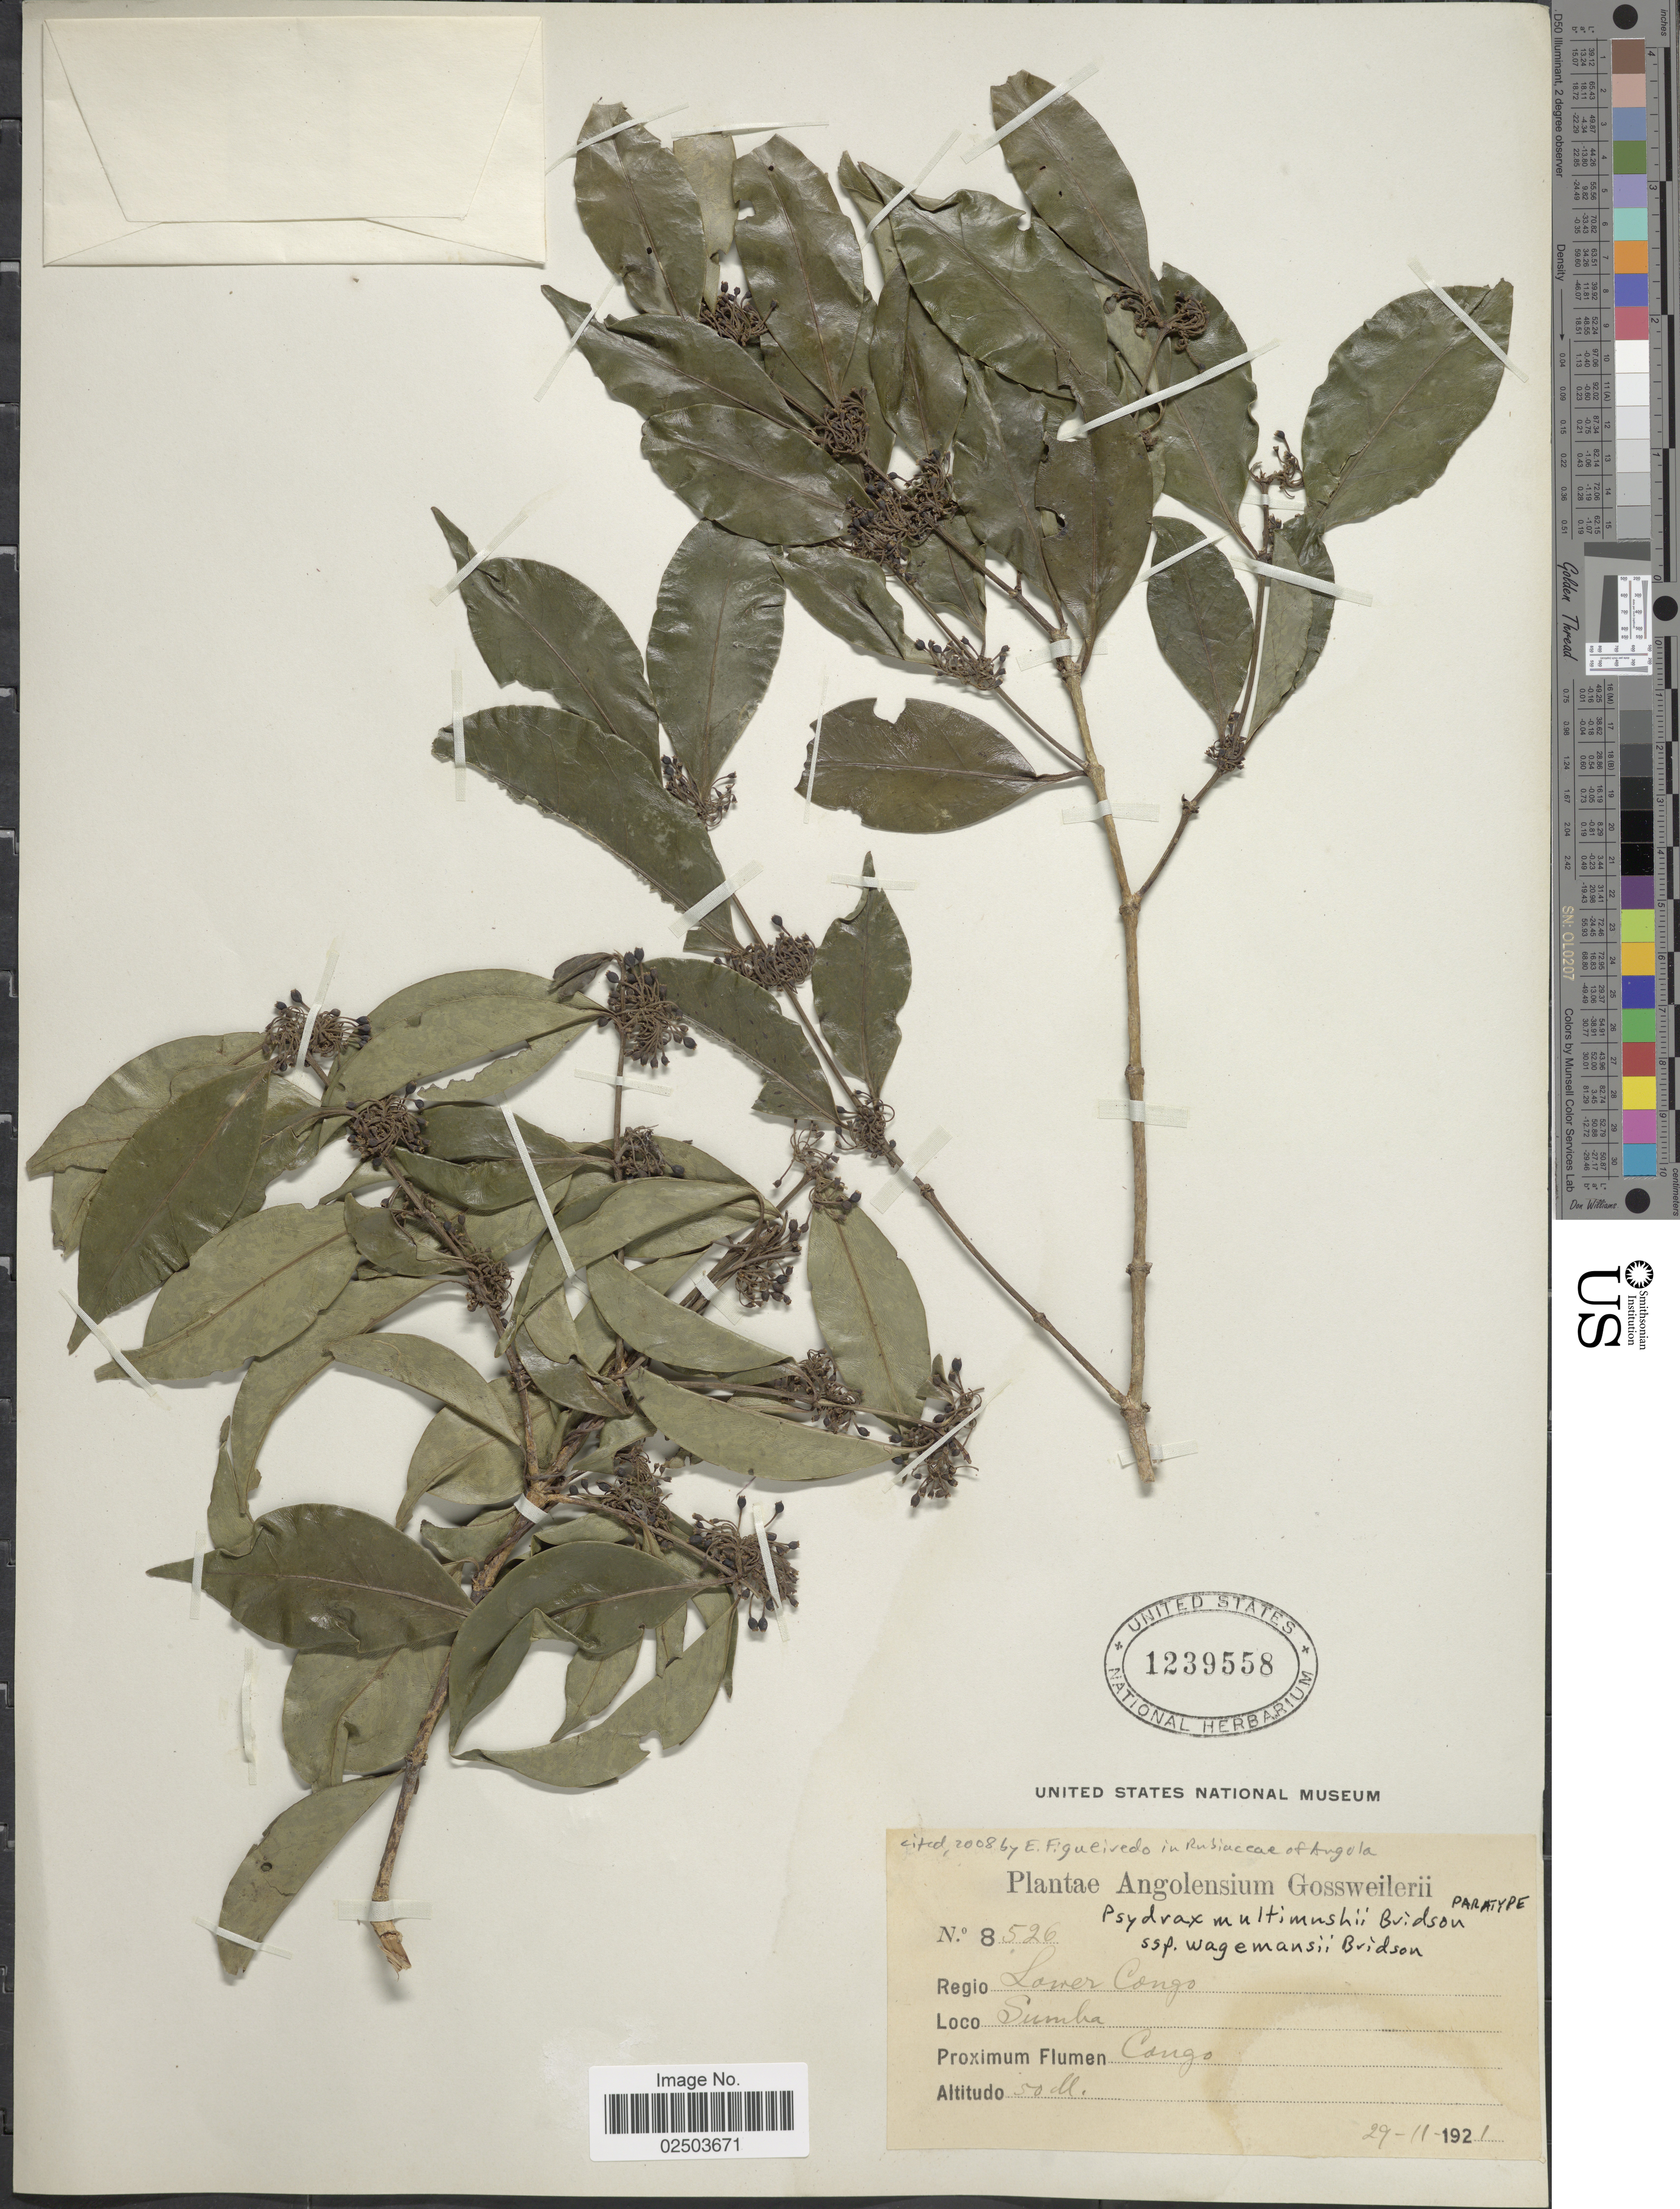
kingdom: Plantae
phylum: Tracheophyta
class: Magnoliopsida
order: Gentianales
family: Rubiaceae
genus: Psydrax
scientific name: Psydrax mutimushii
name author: Bridson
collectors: -. Gossweiler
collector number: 8526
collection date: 1921-11-29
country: Angola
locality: Angolensium. Regio Lower Congo, Sumba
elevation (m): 50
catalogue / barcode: US 1239558